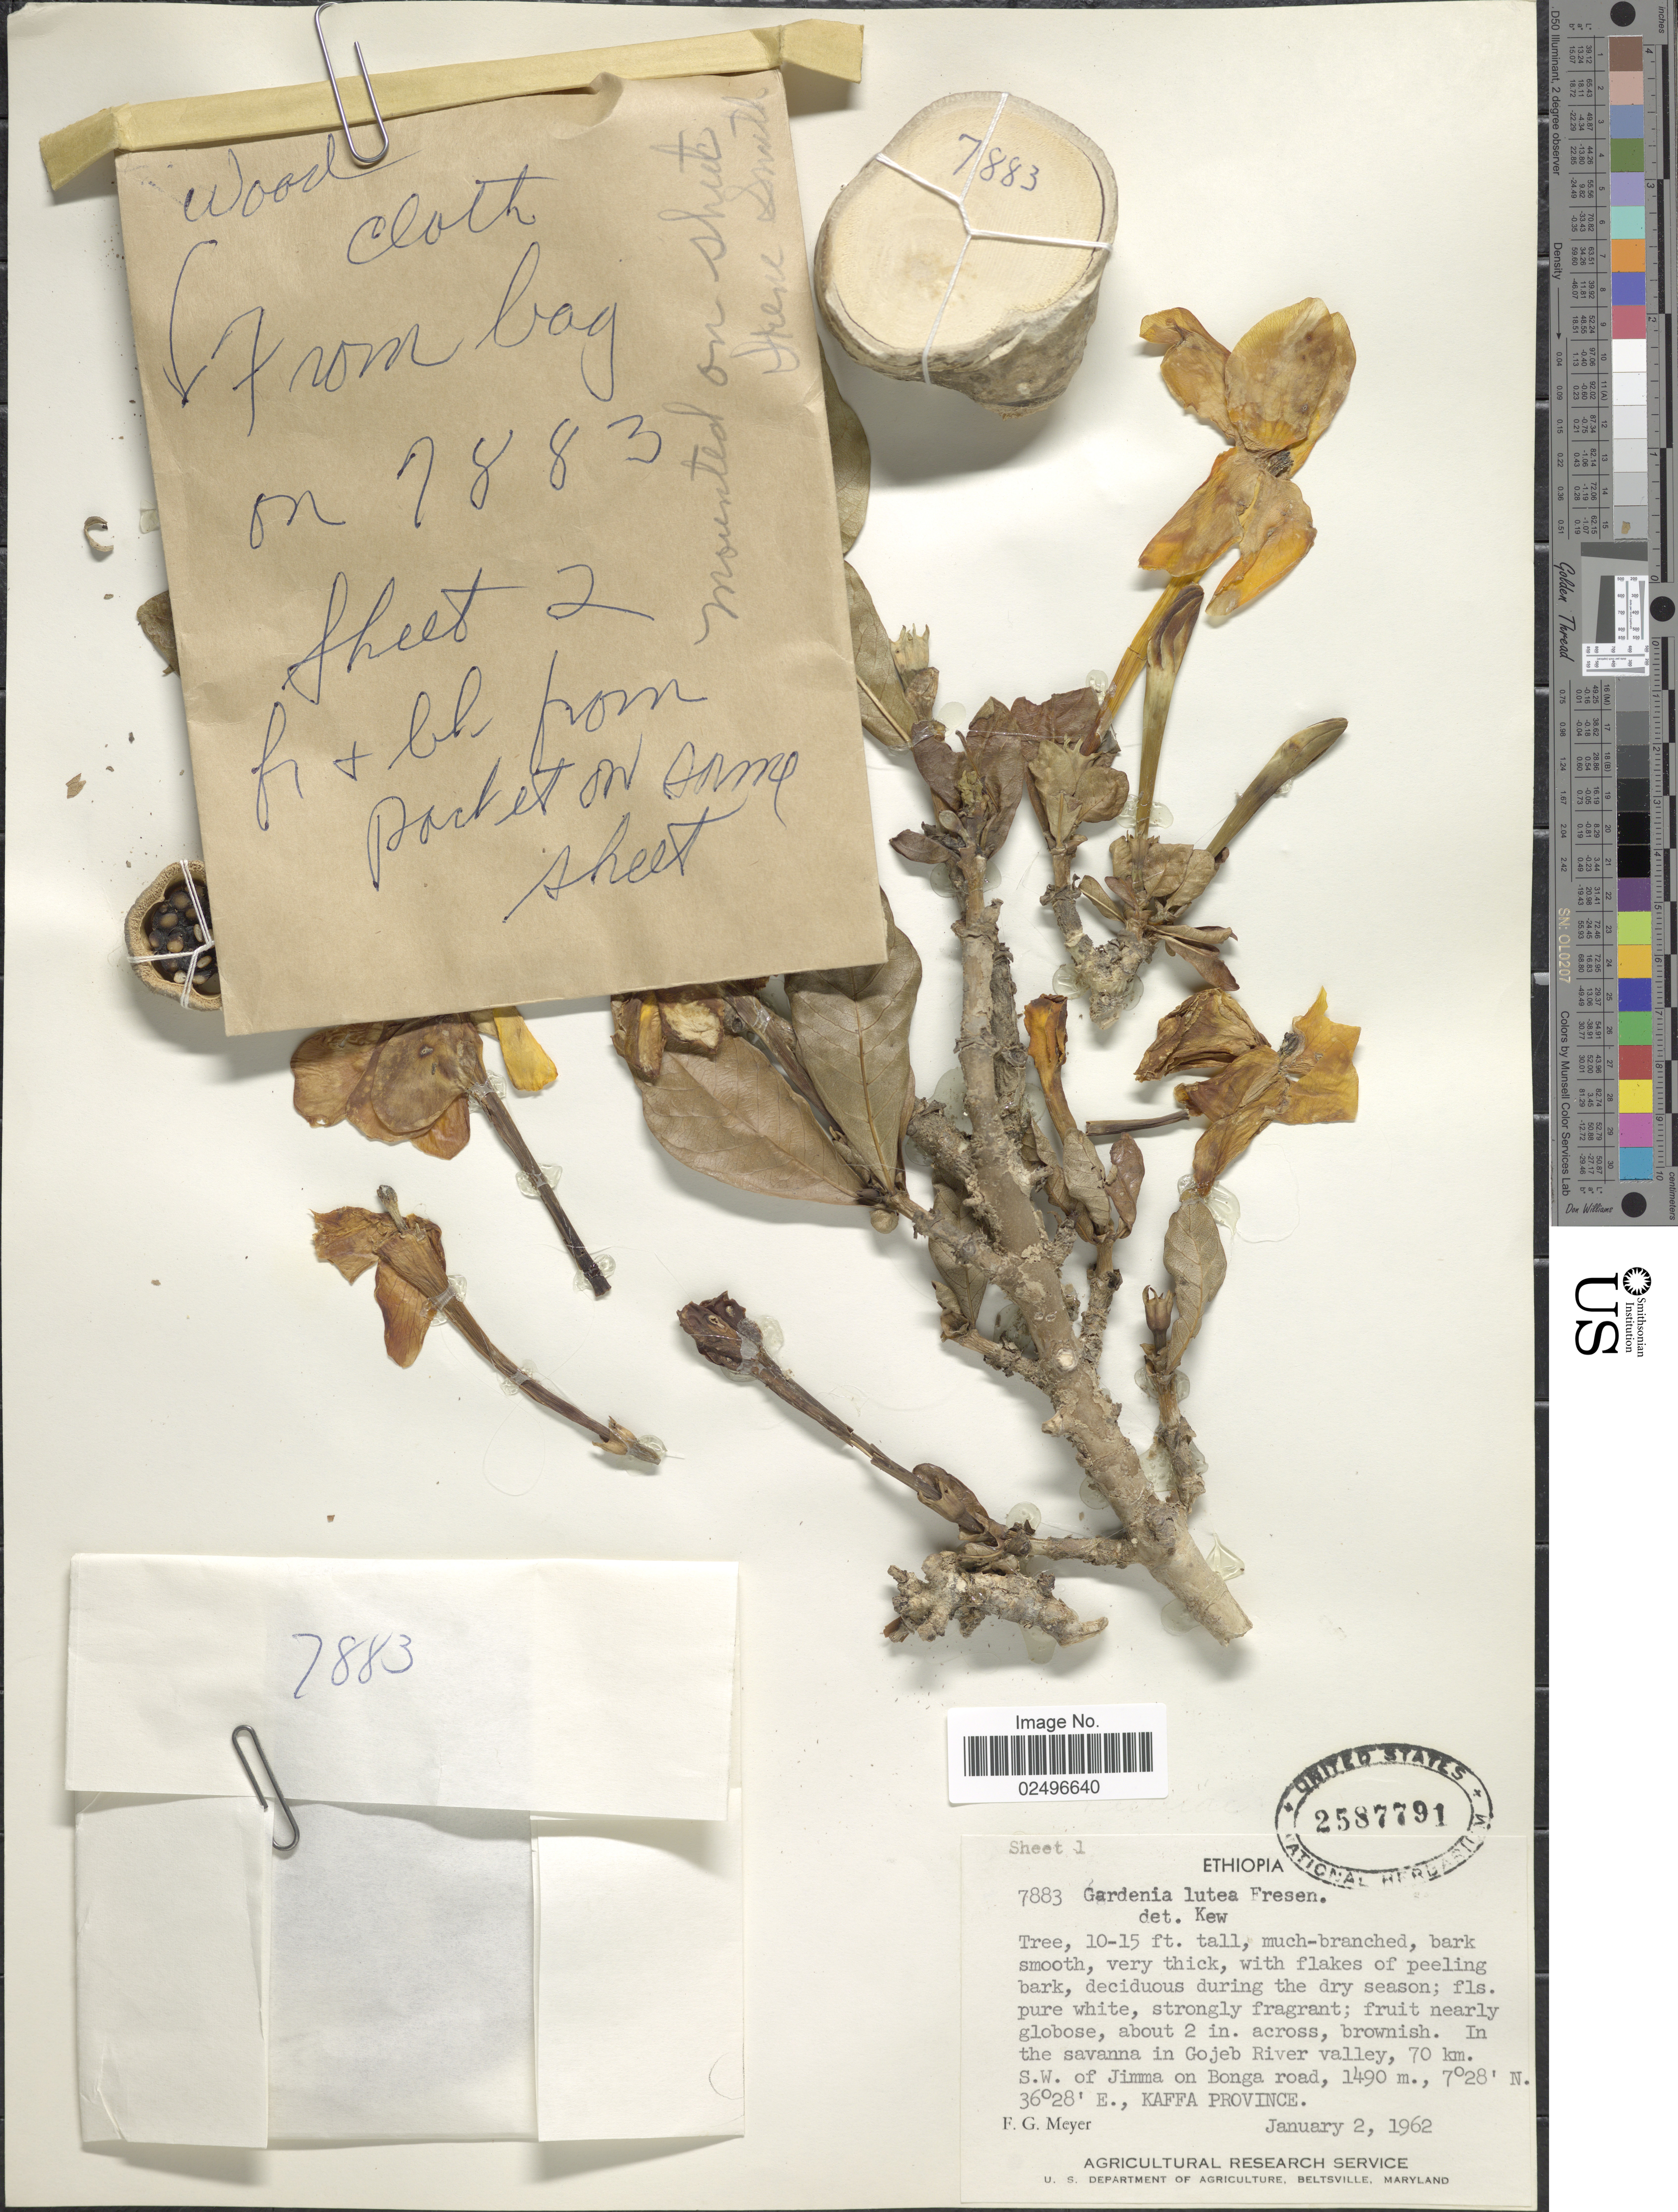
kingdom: Plantae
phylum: Tracheophyta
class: Magnoliopsida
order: Gentianales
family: Rubiaceae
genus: Gardenia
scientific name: Gardenia lutea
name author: Fresen.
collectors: F. G. Meyer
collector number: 7883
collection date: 1962-01-02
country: Ethiopia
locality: In Gojeb River Valley , 70 km. S. W. of Jimma on Bonga Road, Kaffa Province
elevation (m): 1490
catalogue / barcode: US 2587791